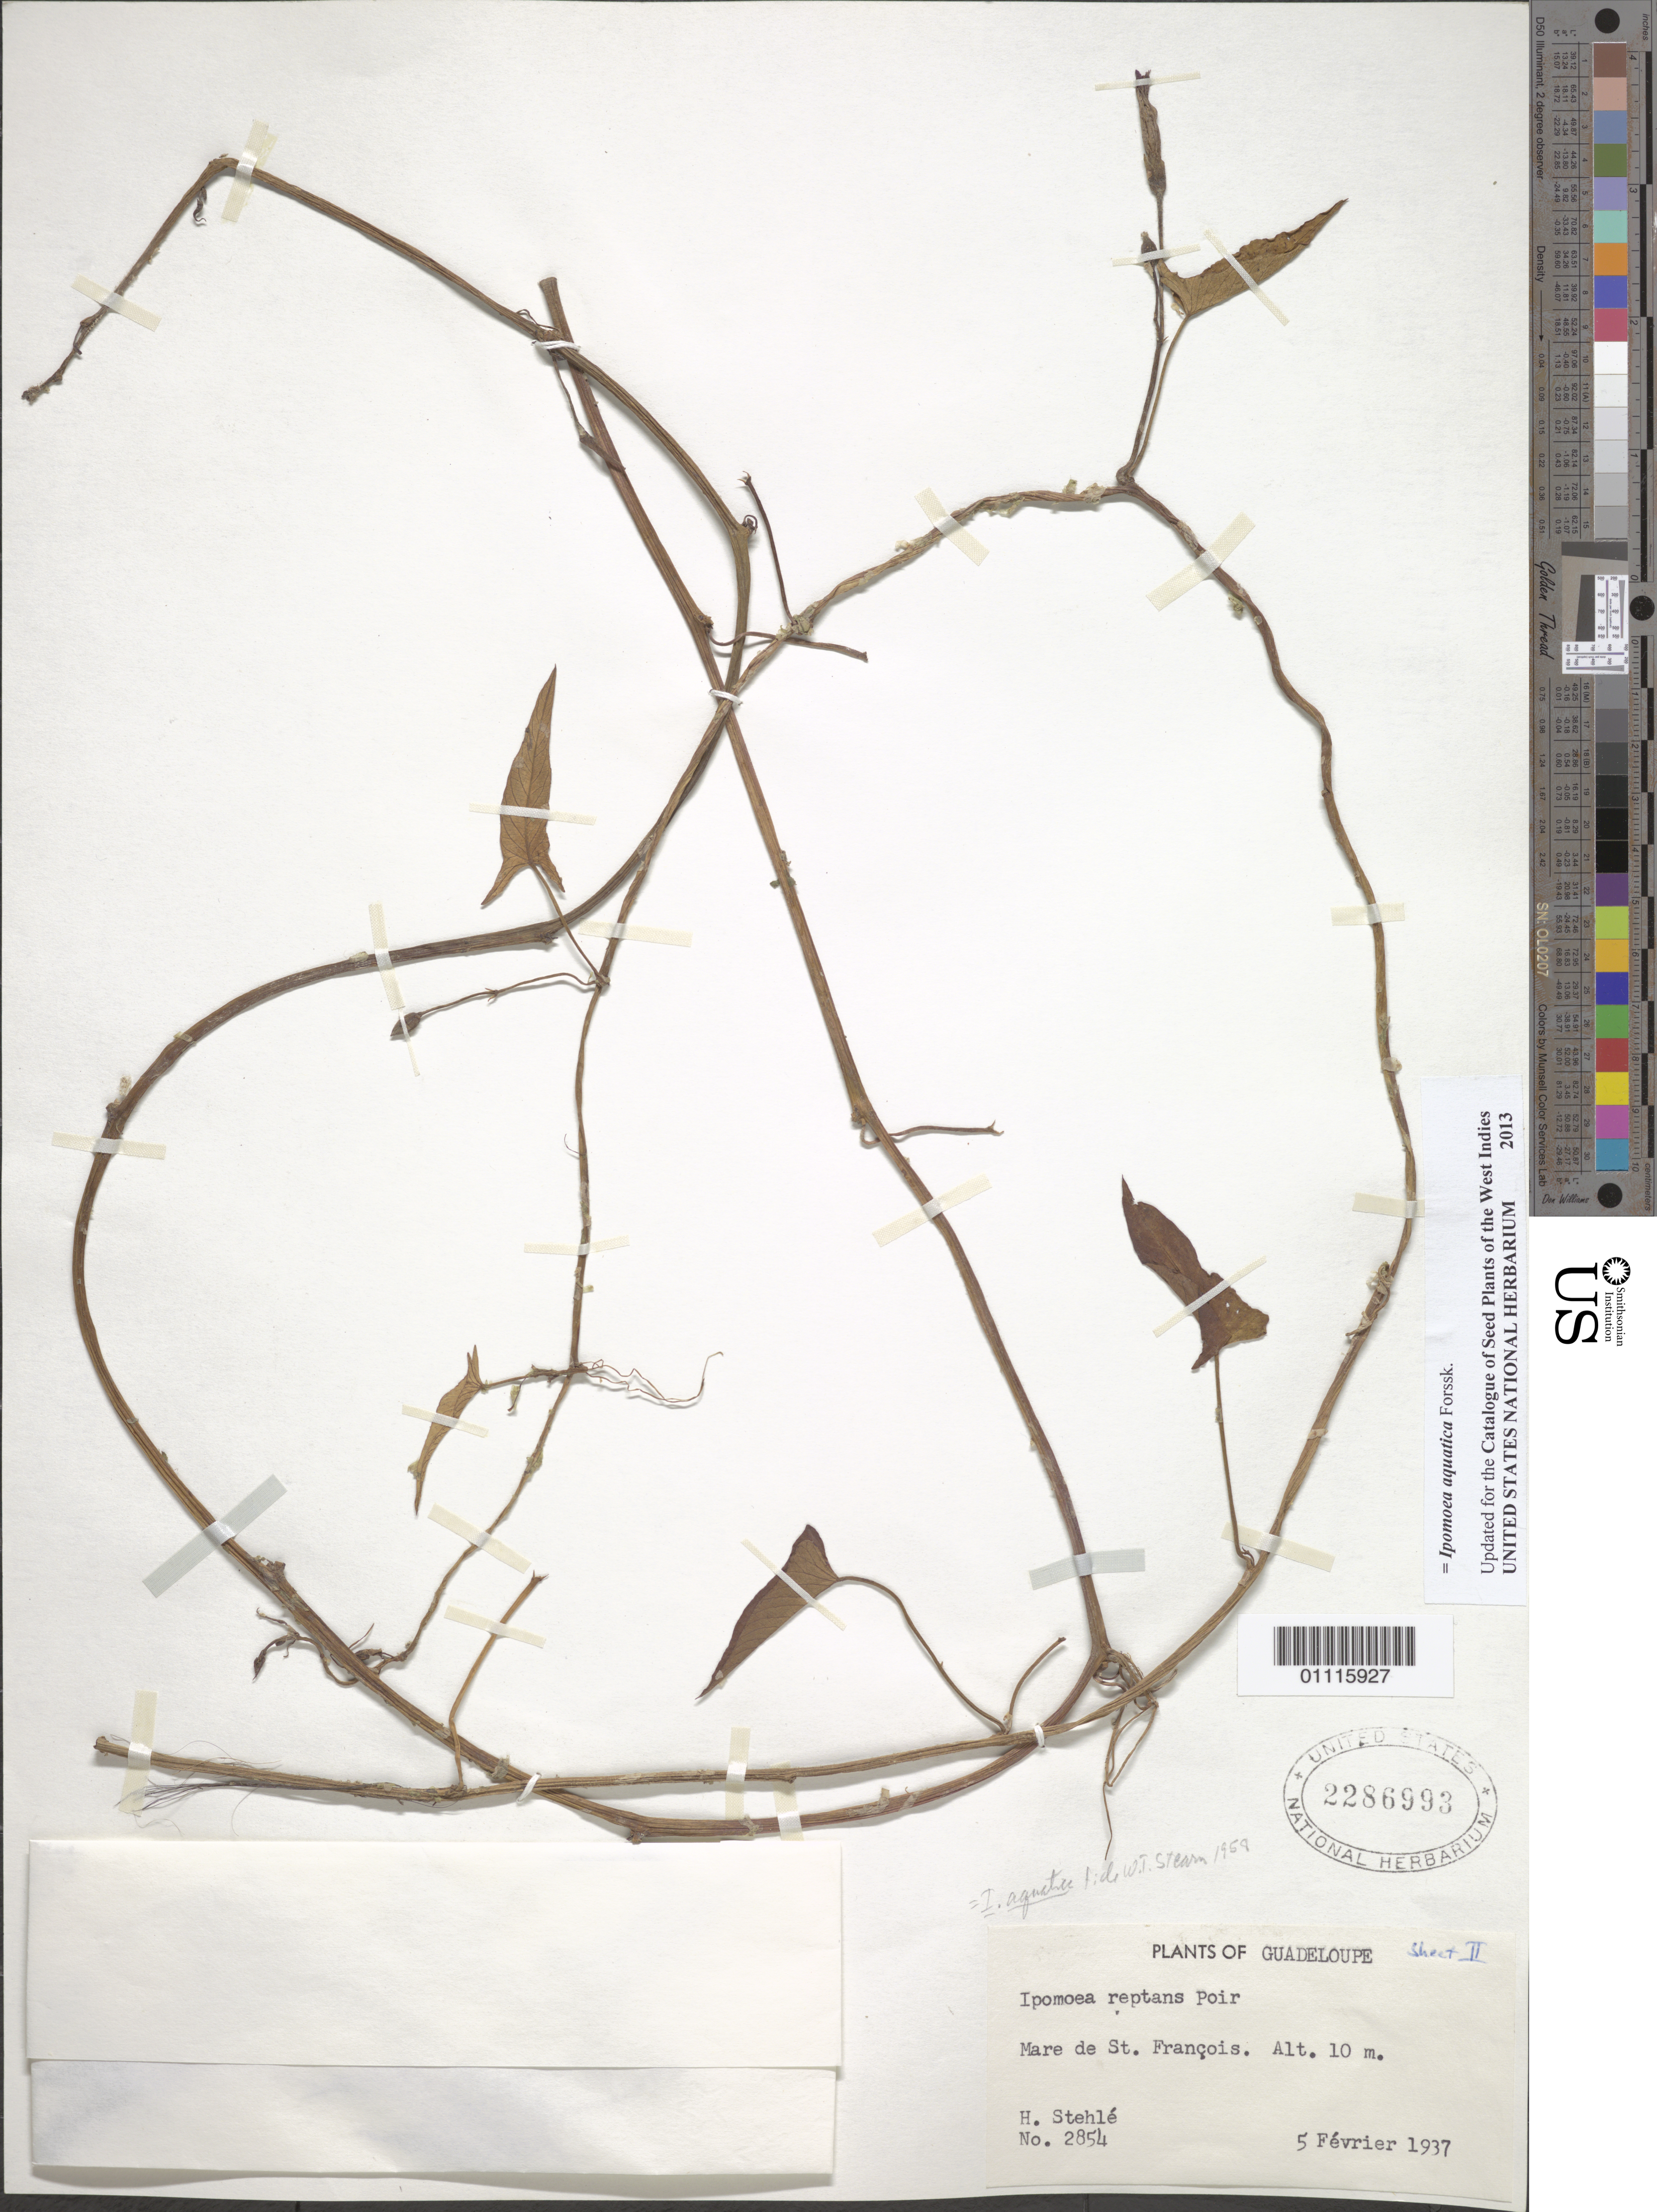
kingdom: Plantae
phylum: Tracheophyta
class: Magnoliopsida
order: Solanales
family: Convolvulaceae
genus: Ipomoea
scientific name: Ipomoea aquatica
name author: Forssk.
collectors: H. Stehlé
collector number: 2854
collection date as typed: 05 Feb 1937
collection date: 1937-02-05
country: Guadeloupe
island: Grande Terre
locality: Mare de St. Francois.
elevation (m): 10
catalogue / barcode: US 2286993